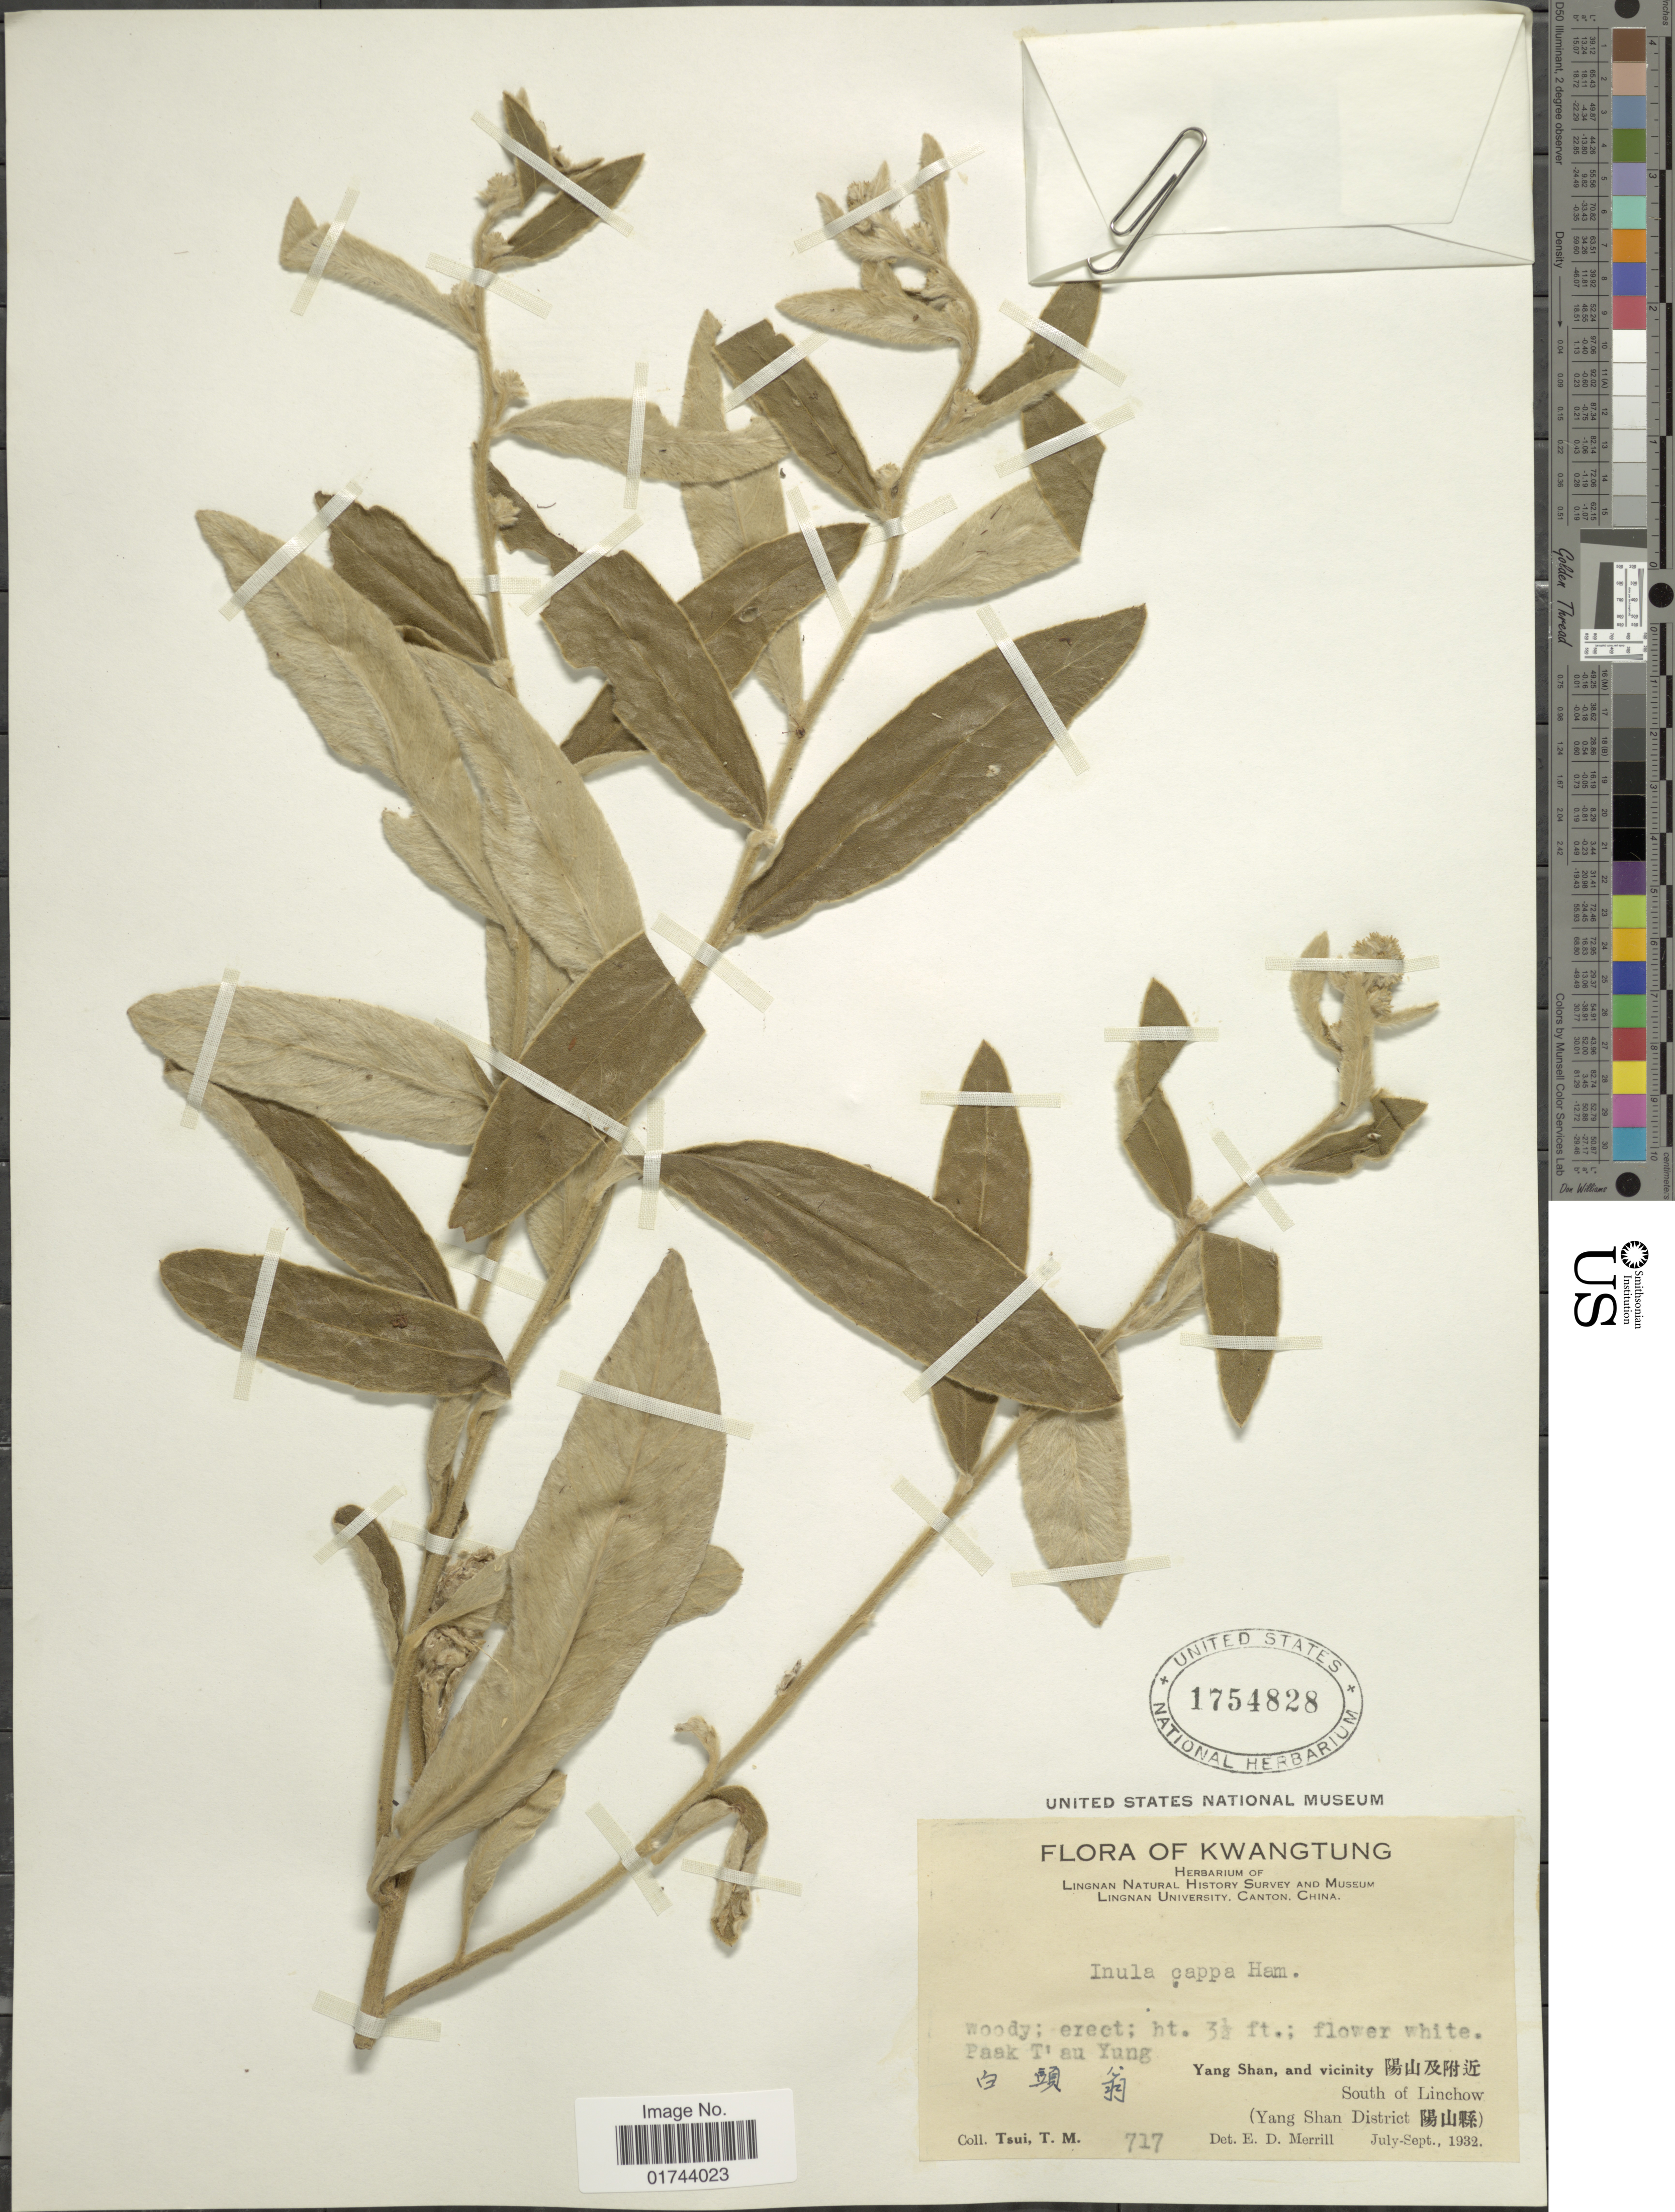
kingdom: Plantae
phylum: Tracheophyta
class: Magnoliopsida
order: Asterales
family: Asteraceae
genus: Inula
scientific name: Inula cappa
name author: (Buch.-Ham. ex D. Don) DC.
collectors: T. Tsui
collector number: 717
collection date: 1932-07/1932-09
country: China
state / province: Guangdong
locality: Kwangtung, Pask T'au Yung, Yang Shan, and vicinity, South of Linchow (Yang Shan District)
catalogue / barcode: US 1754828